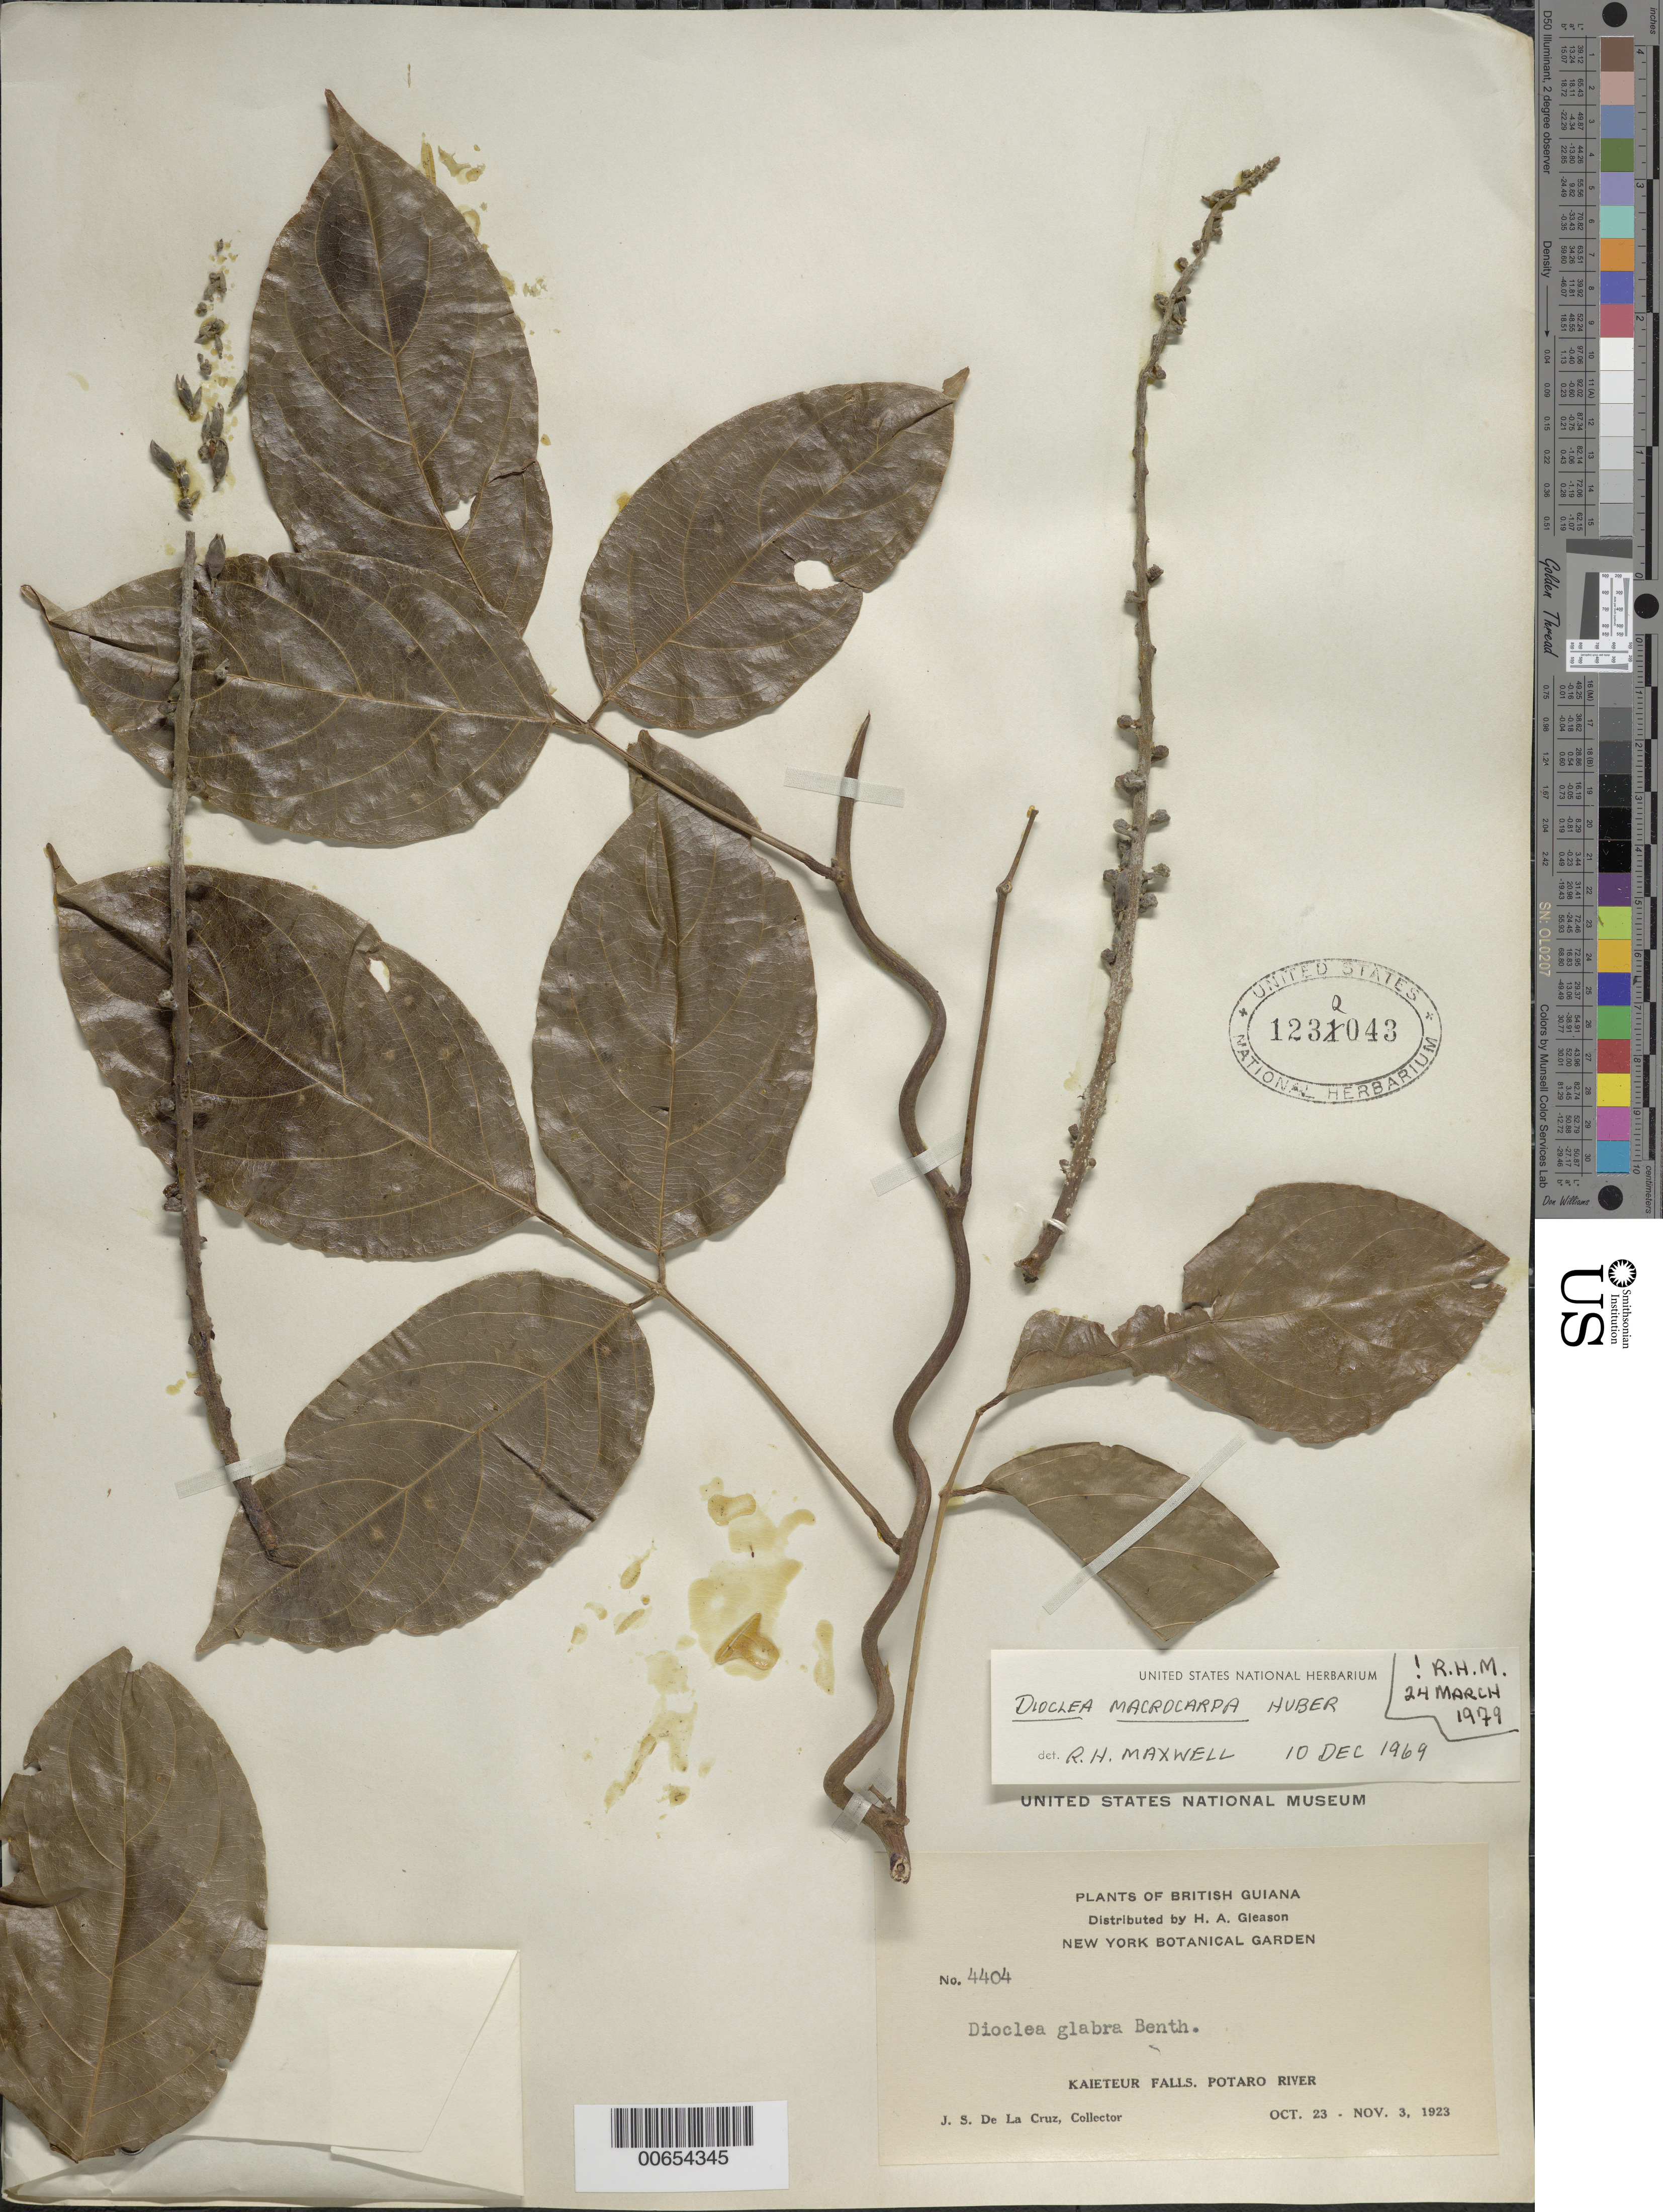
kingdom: Plantae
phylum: Tracheophyta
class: Magnoliopsida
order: Fabales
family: Fabaceae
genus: Macropsychanthus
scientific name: Macropsychanthus macrocarpus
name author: (Huber) L.P. Queiroz & Snak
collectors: J. S. de la Cruz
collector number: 4404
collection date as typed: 23-Oct-23 to 3-Nov-23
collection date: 1923-10-23/1923-11-03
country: Guyana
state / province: Potaro-Siparuni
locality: Kaieteur Falls, Potaro R.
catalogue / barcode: US 1232043